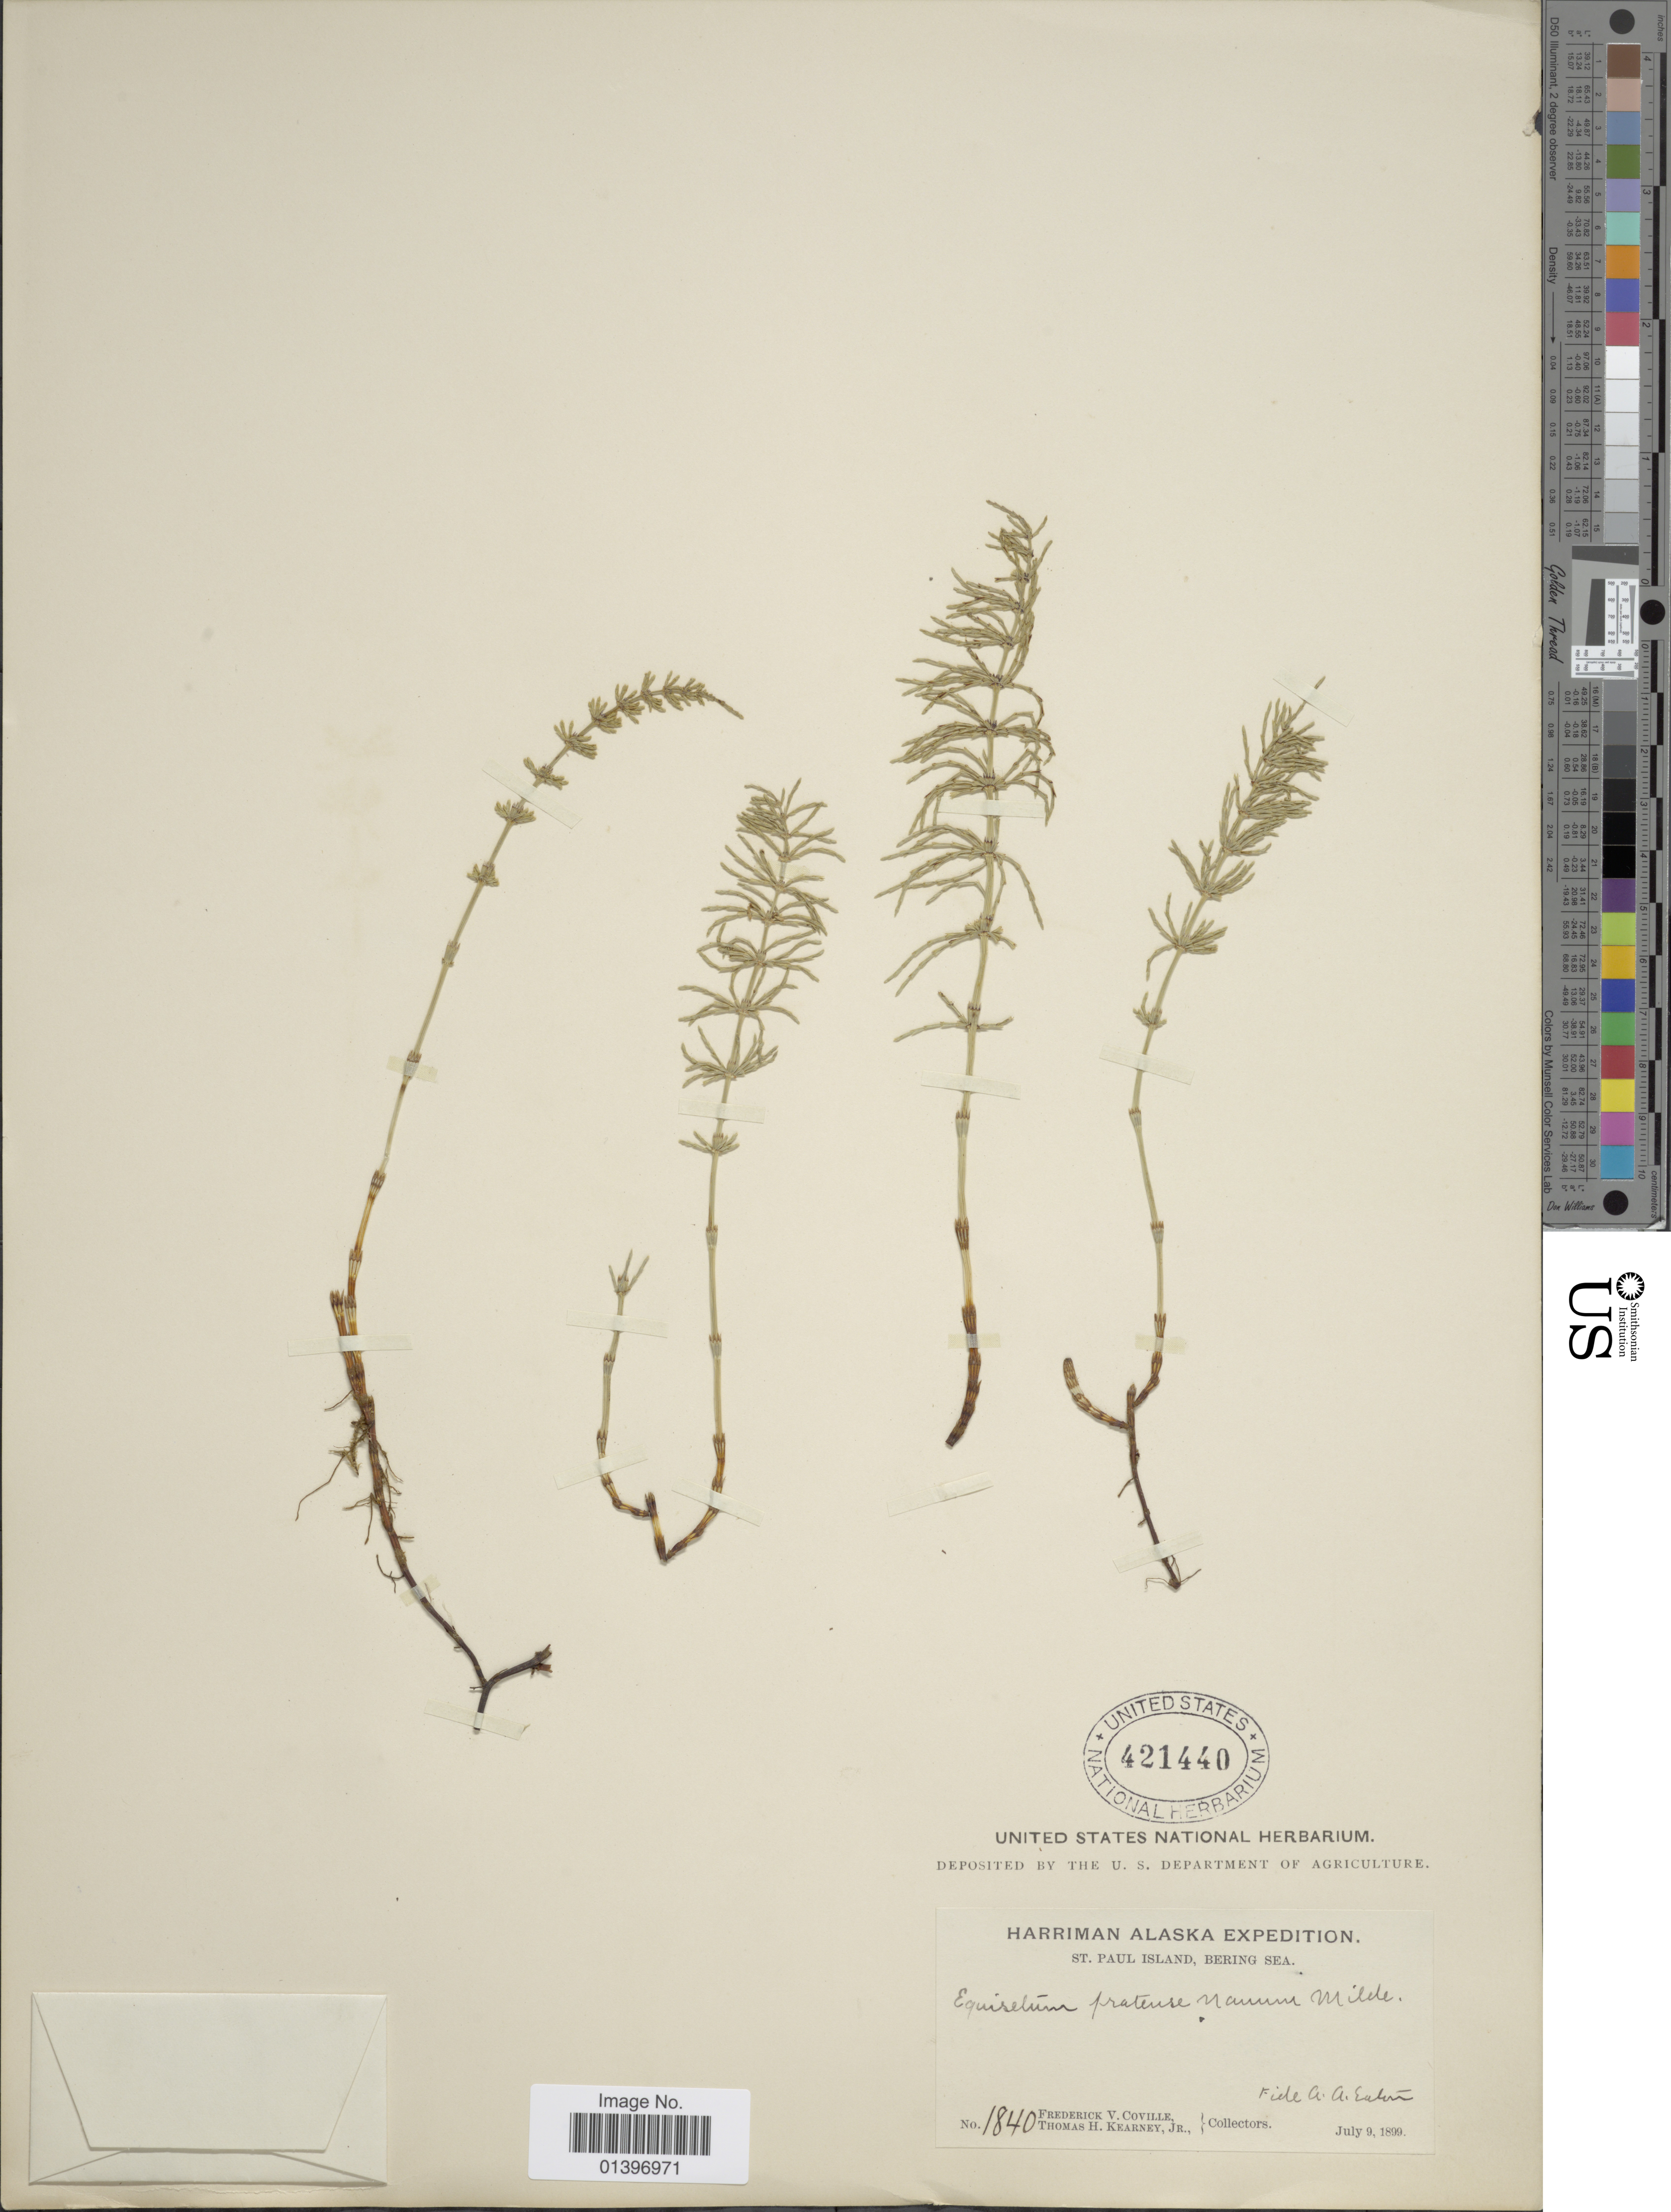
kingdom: Plantae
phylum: Tracheophyta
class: Polypodiopsida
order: Equisetales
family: Equisetaceae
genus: Equisetum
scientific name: Equisetum pratense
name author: Ehrh.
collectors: F. V. Coville & T. H. Kearney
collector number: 1840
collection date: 1809-07-09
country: United States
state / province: Alaska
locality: St. Paul Island, Bering Sea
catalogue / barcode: US 421440